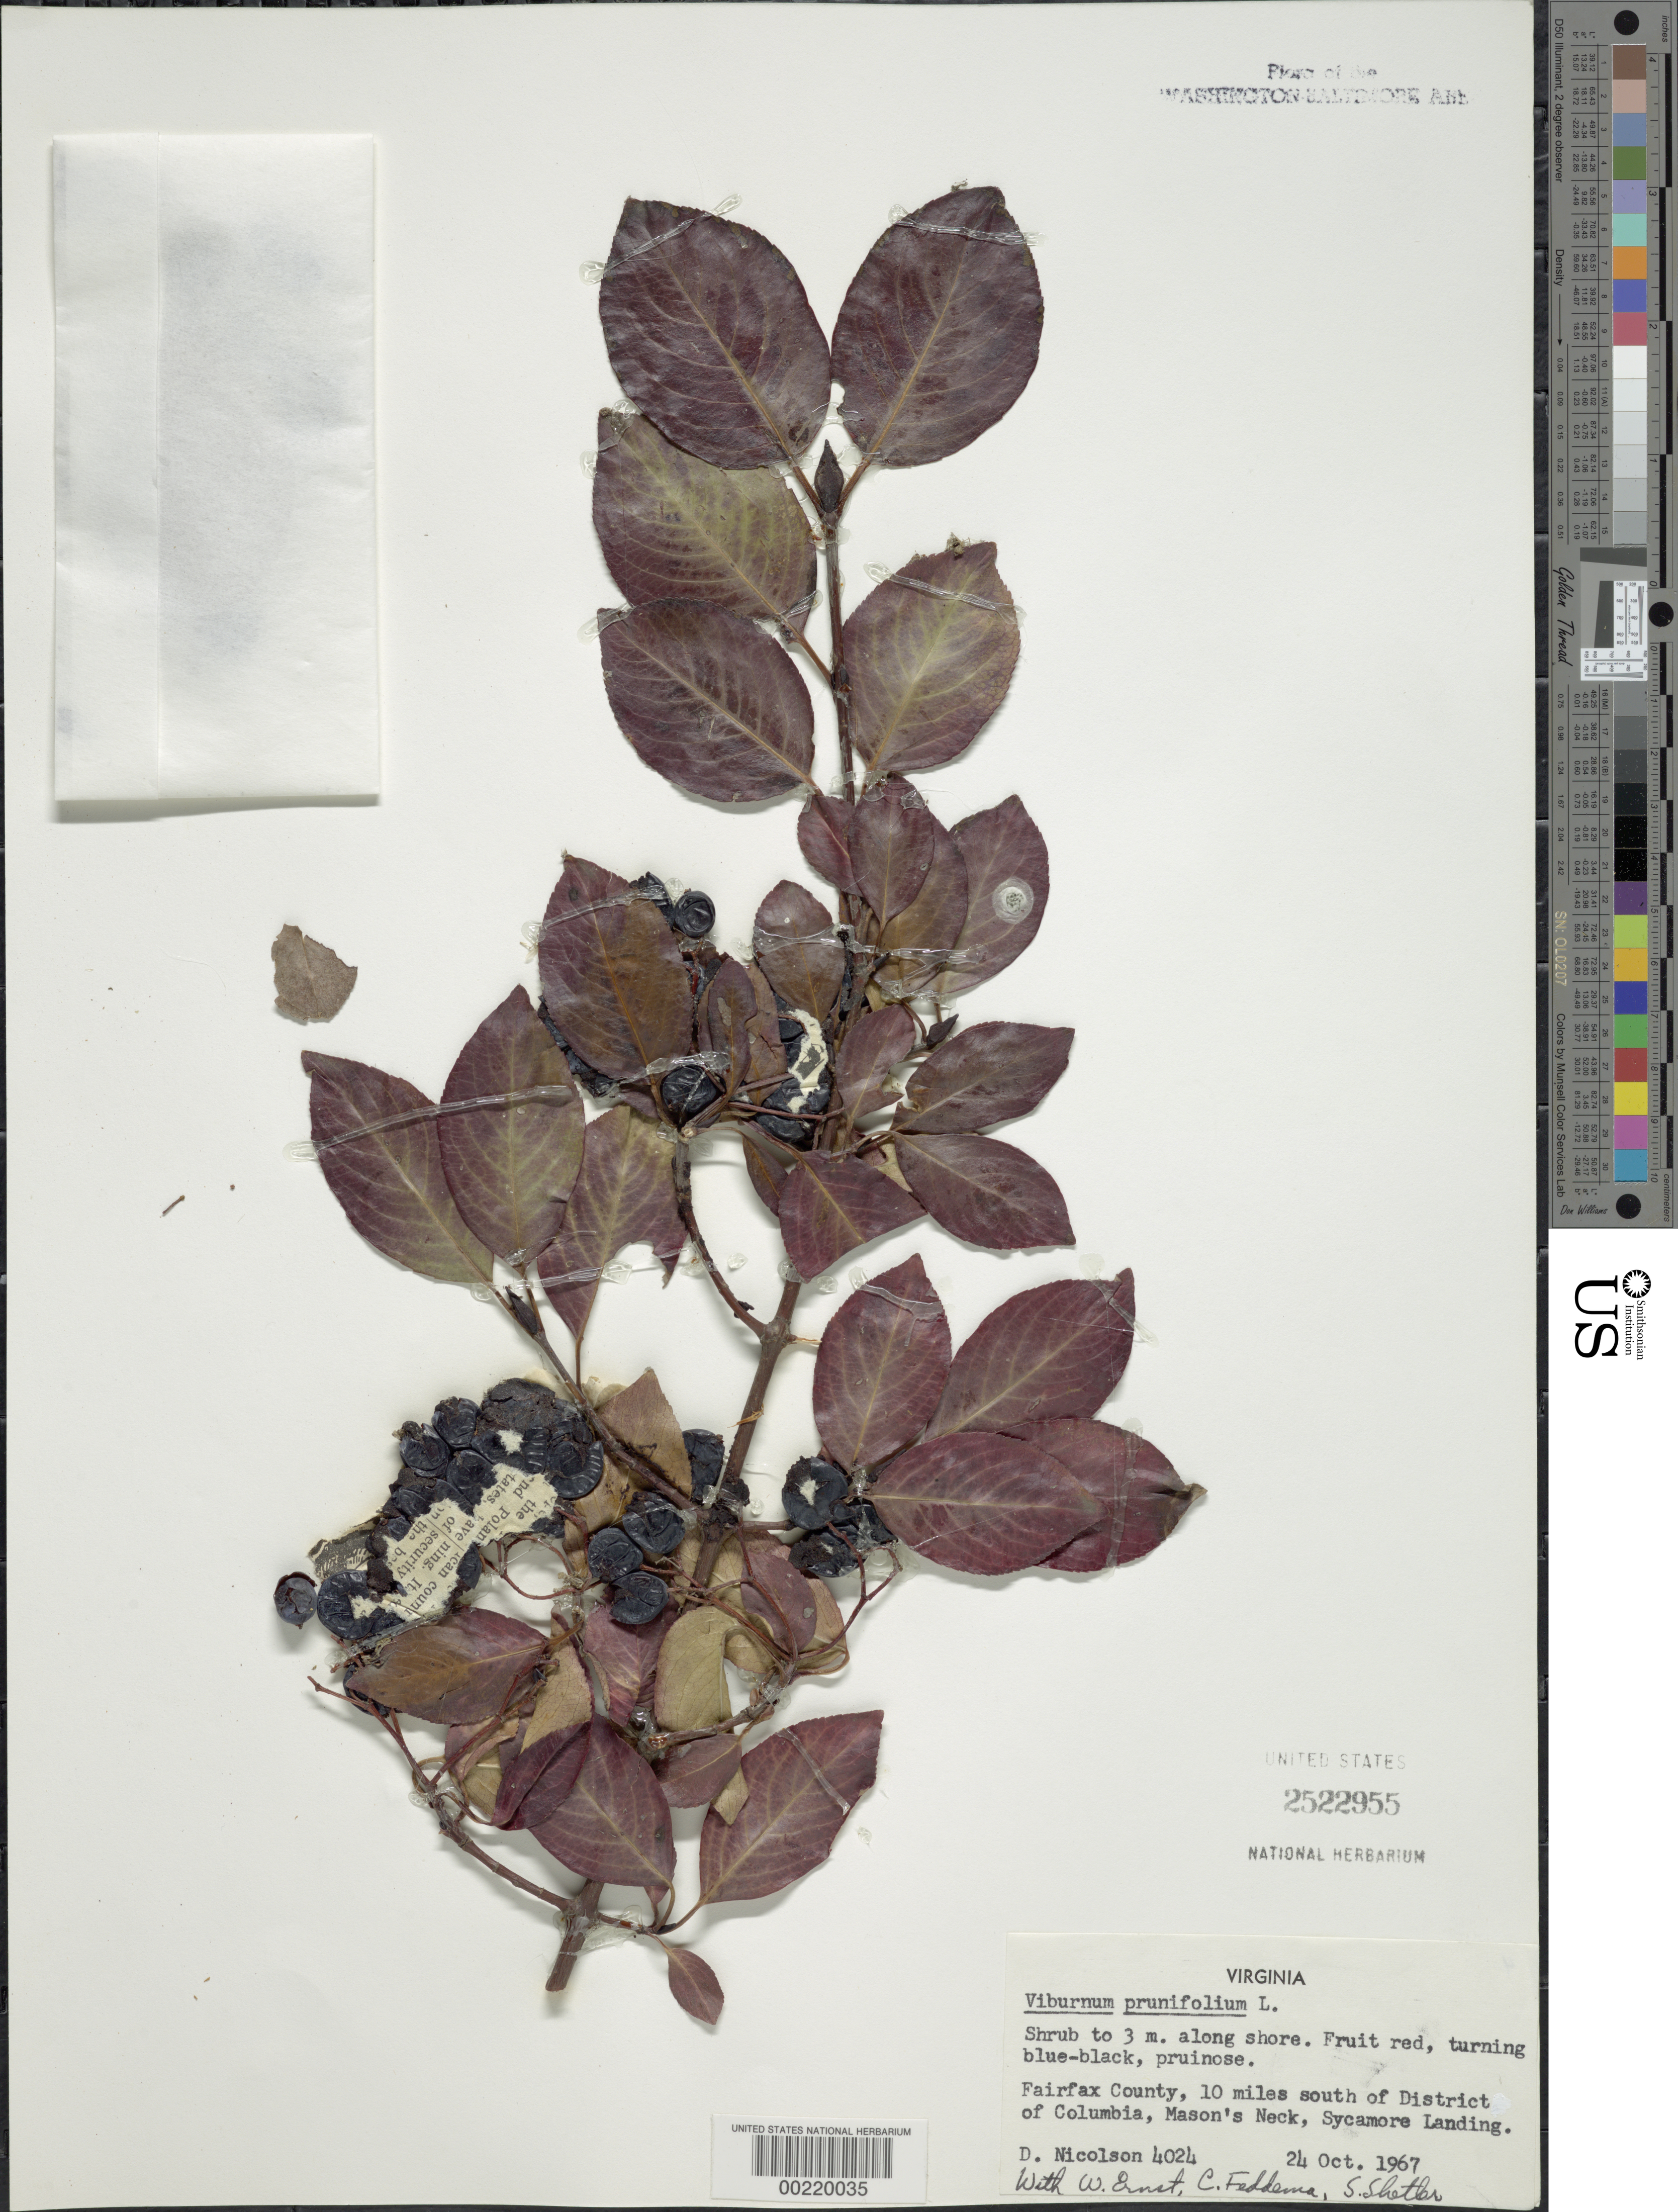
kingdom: Plantae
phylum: Tracheophyta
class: Magnoliopsida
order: Dipsacales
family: Viburnaceae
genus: Viburnum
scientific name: Viburnum prunifolium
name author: L.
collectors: D. H. Nicolson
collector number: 4024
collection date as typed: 24 Oct 1967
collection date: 1967-10-24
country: United States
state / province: Virginia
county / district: Fairfax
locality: Masons Neck Sycamore Landing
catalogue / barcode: US 2522955